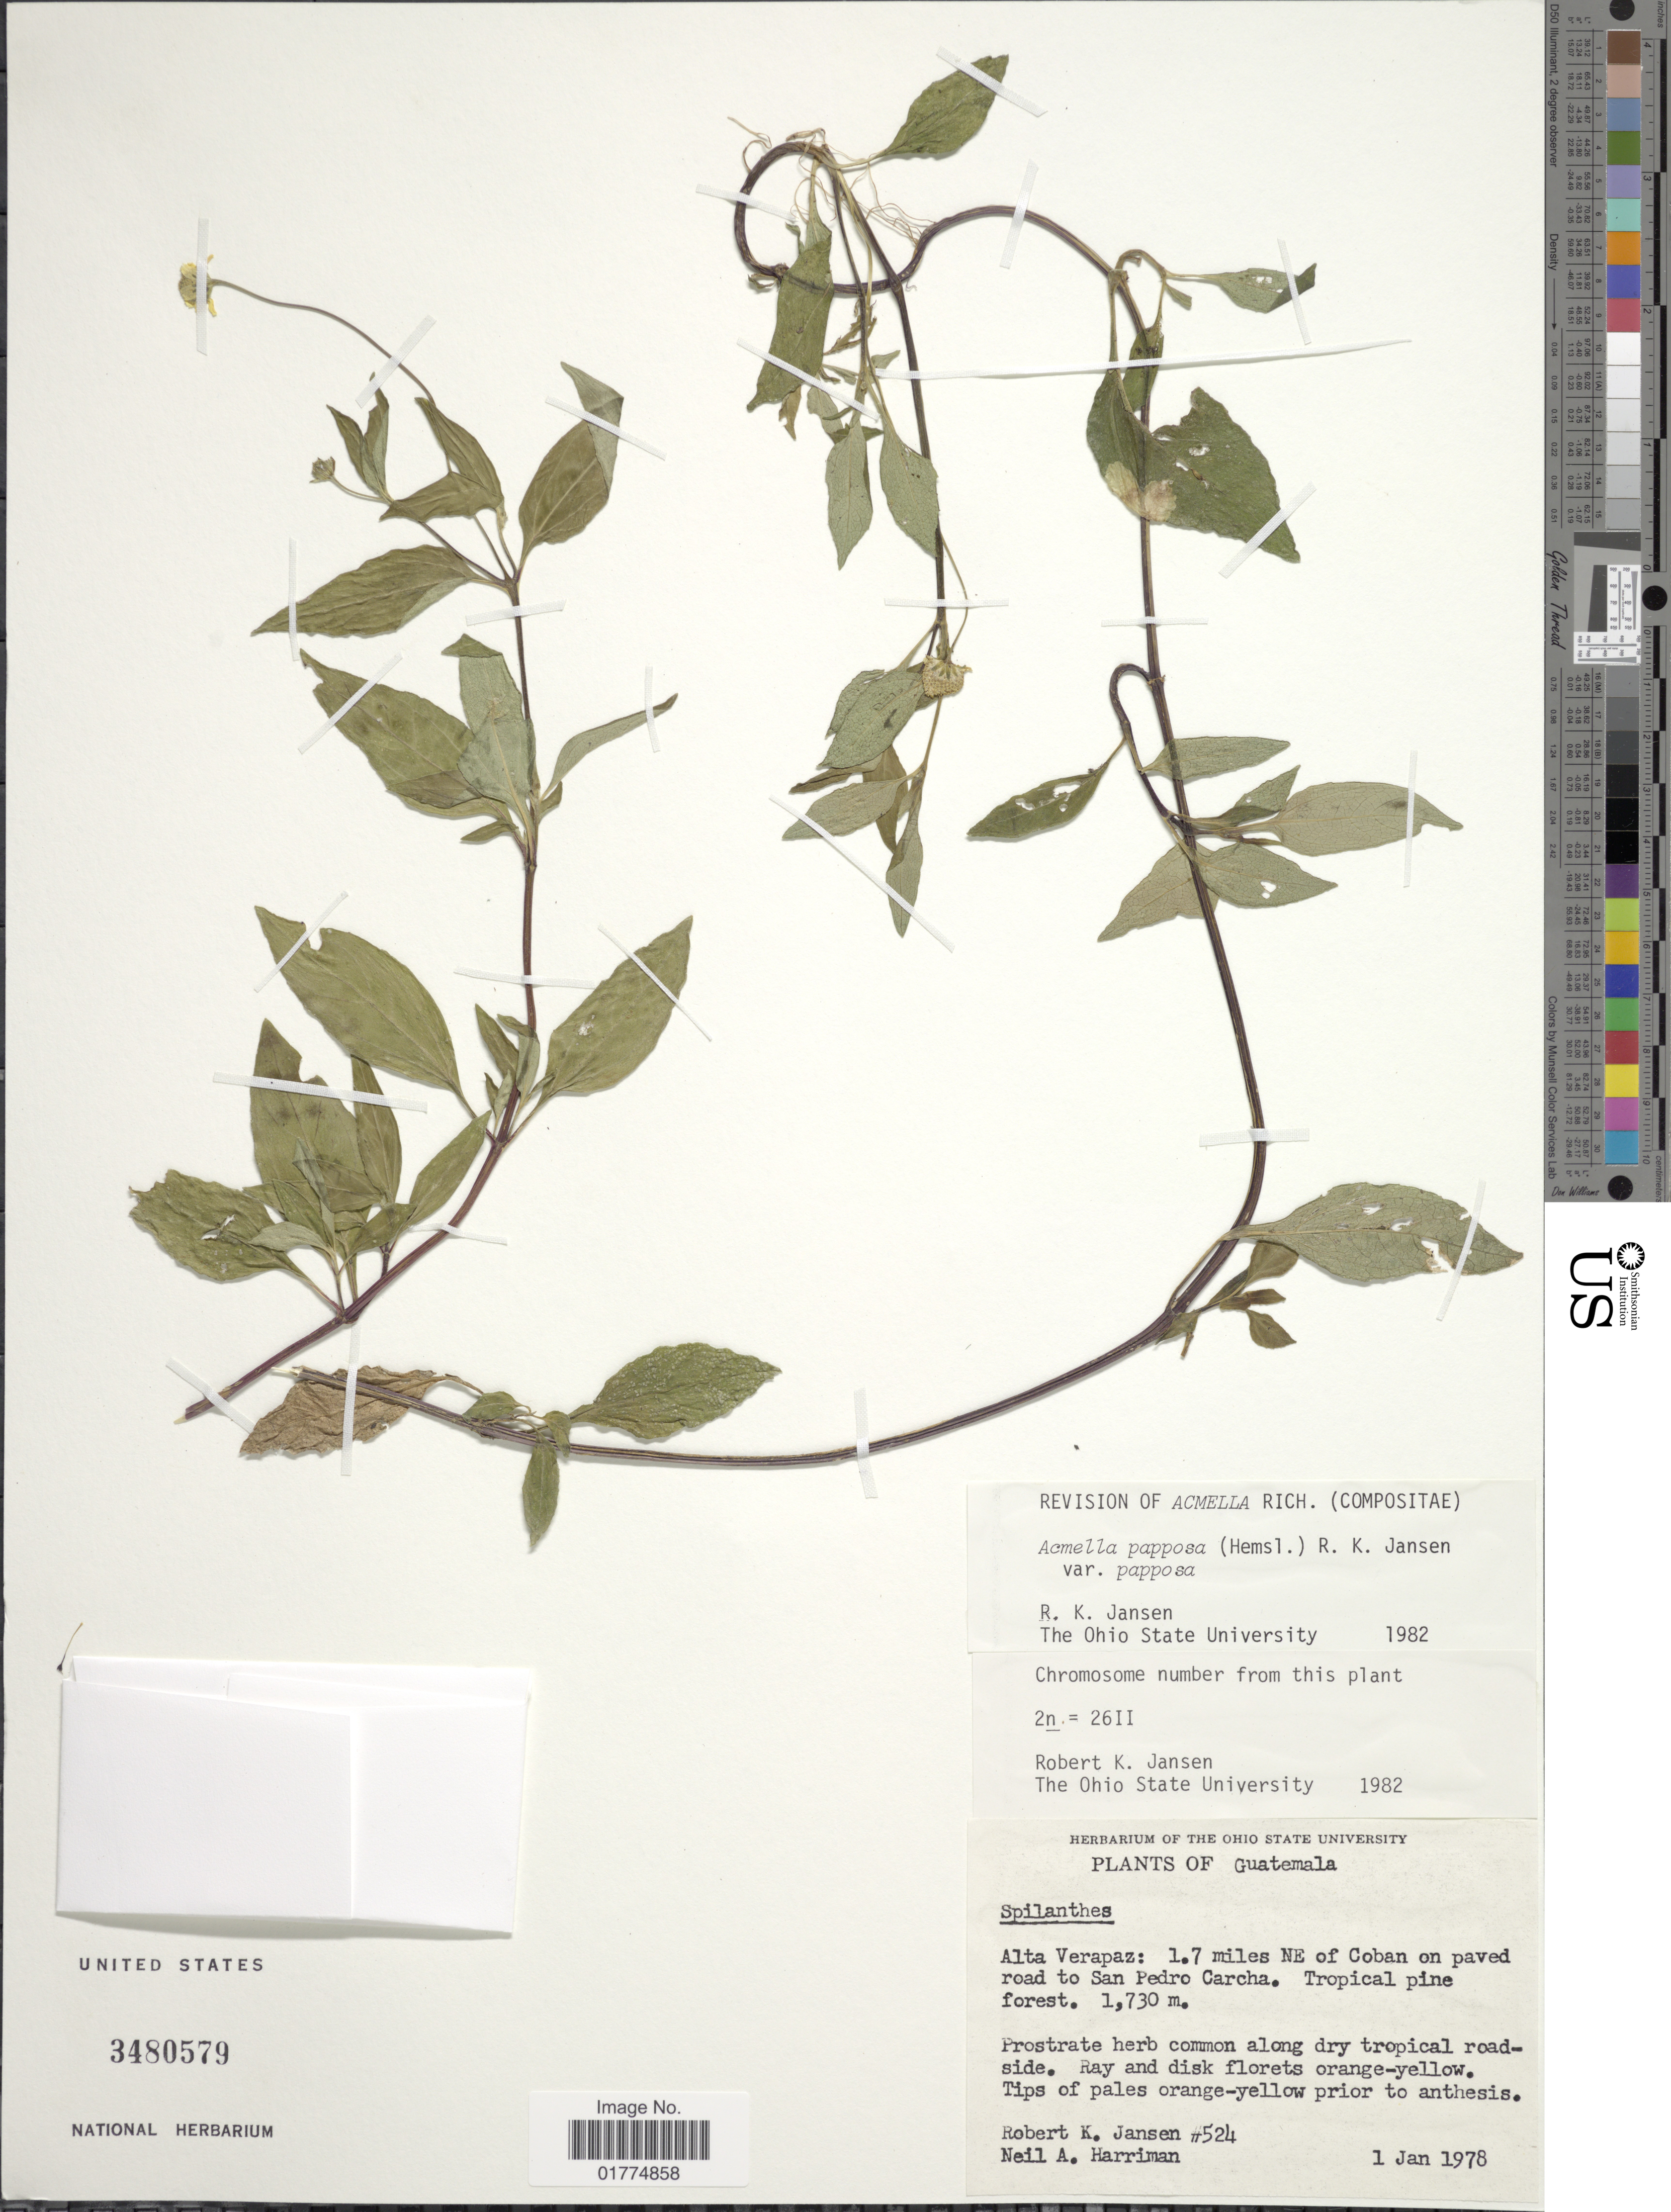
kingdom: Plantae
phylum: Tracheophyta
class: Magnoliopsida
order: Asterales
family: Asteraceae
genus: Acmella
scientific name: Acmella papposa var. papposa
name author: (Hemsl.) R.K. Jansen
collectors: R. K. Jansen & N. A. Harriman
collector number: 524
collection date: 1978-01-01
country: Guatemala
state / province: Alta Verapaz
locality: Alta Verapaz: 1.7 miles NE of Coban on paved road to San Pedro Carcha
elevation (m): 1730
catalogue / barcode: US 3480579